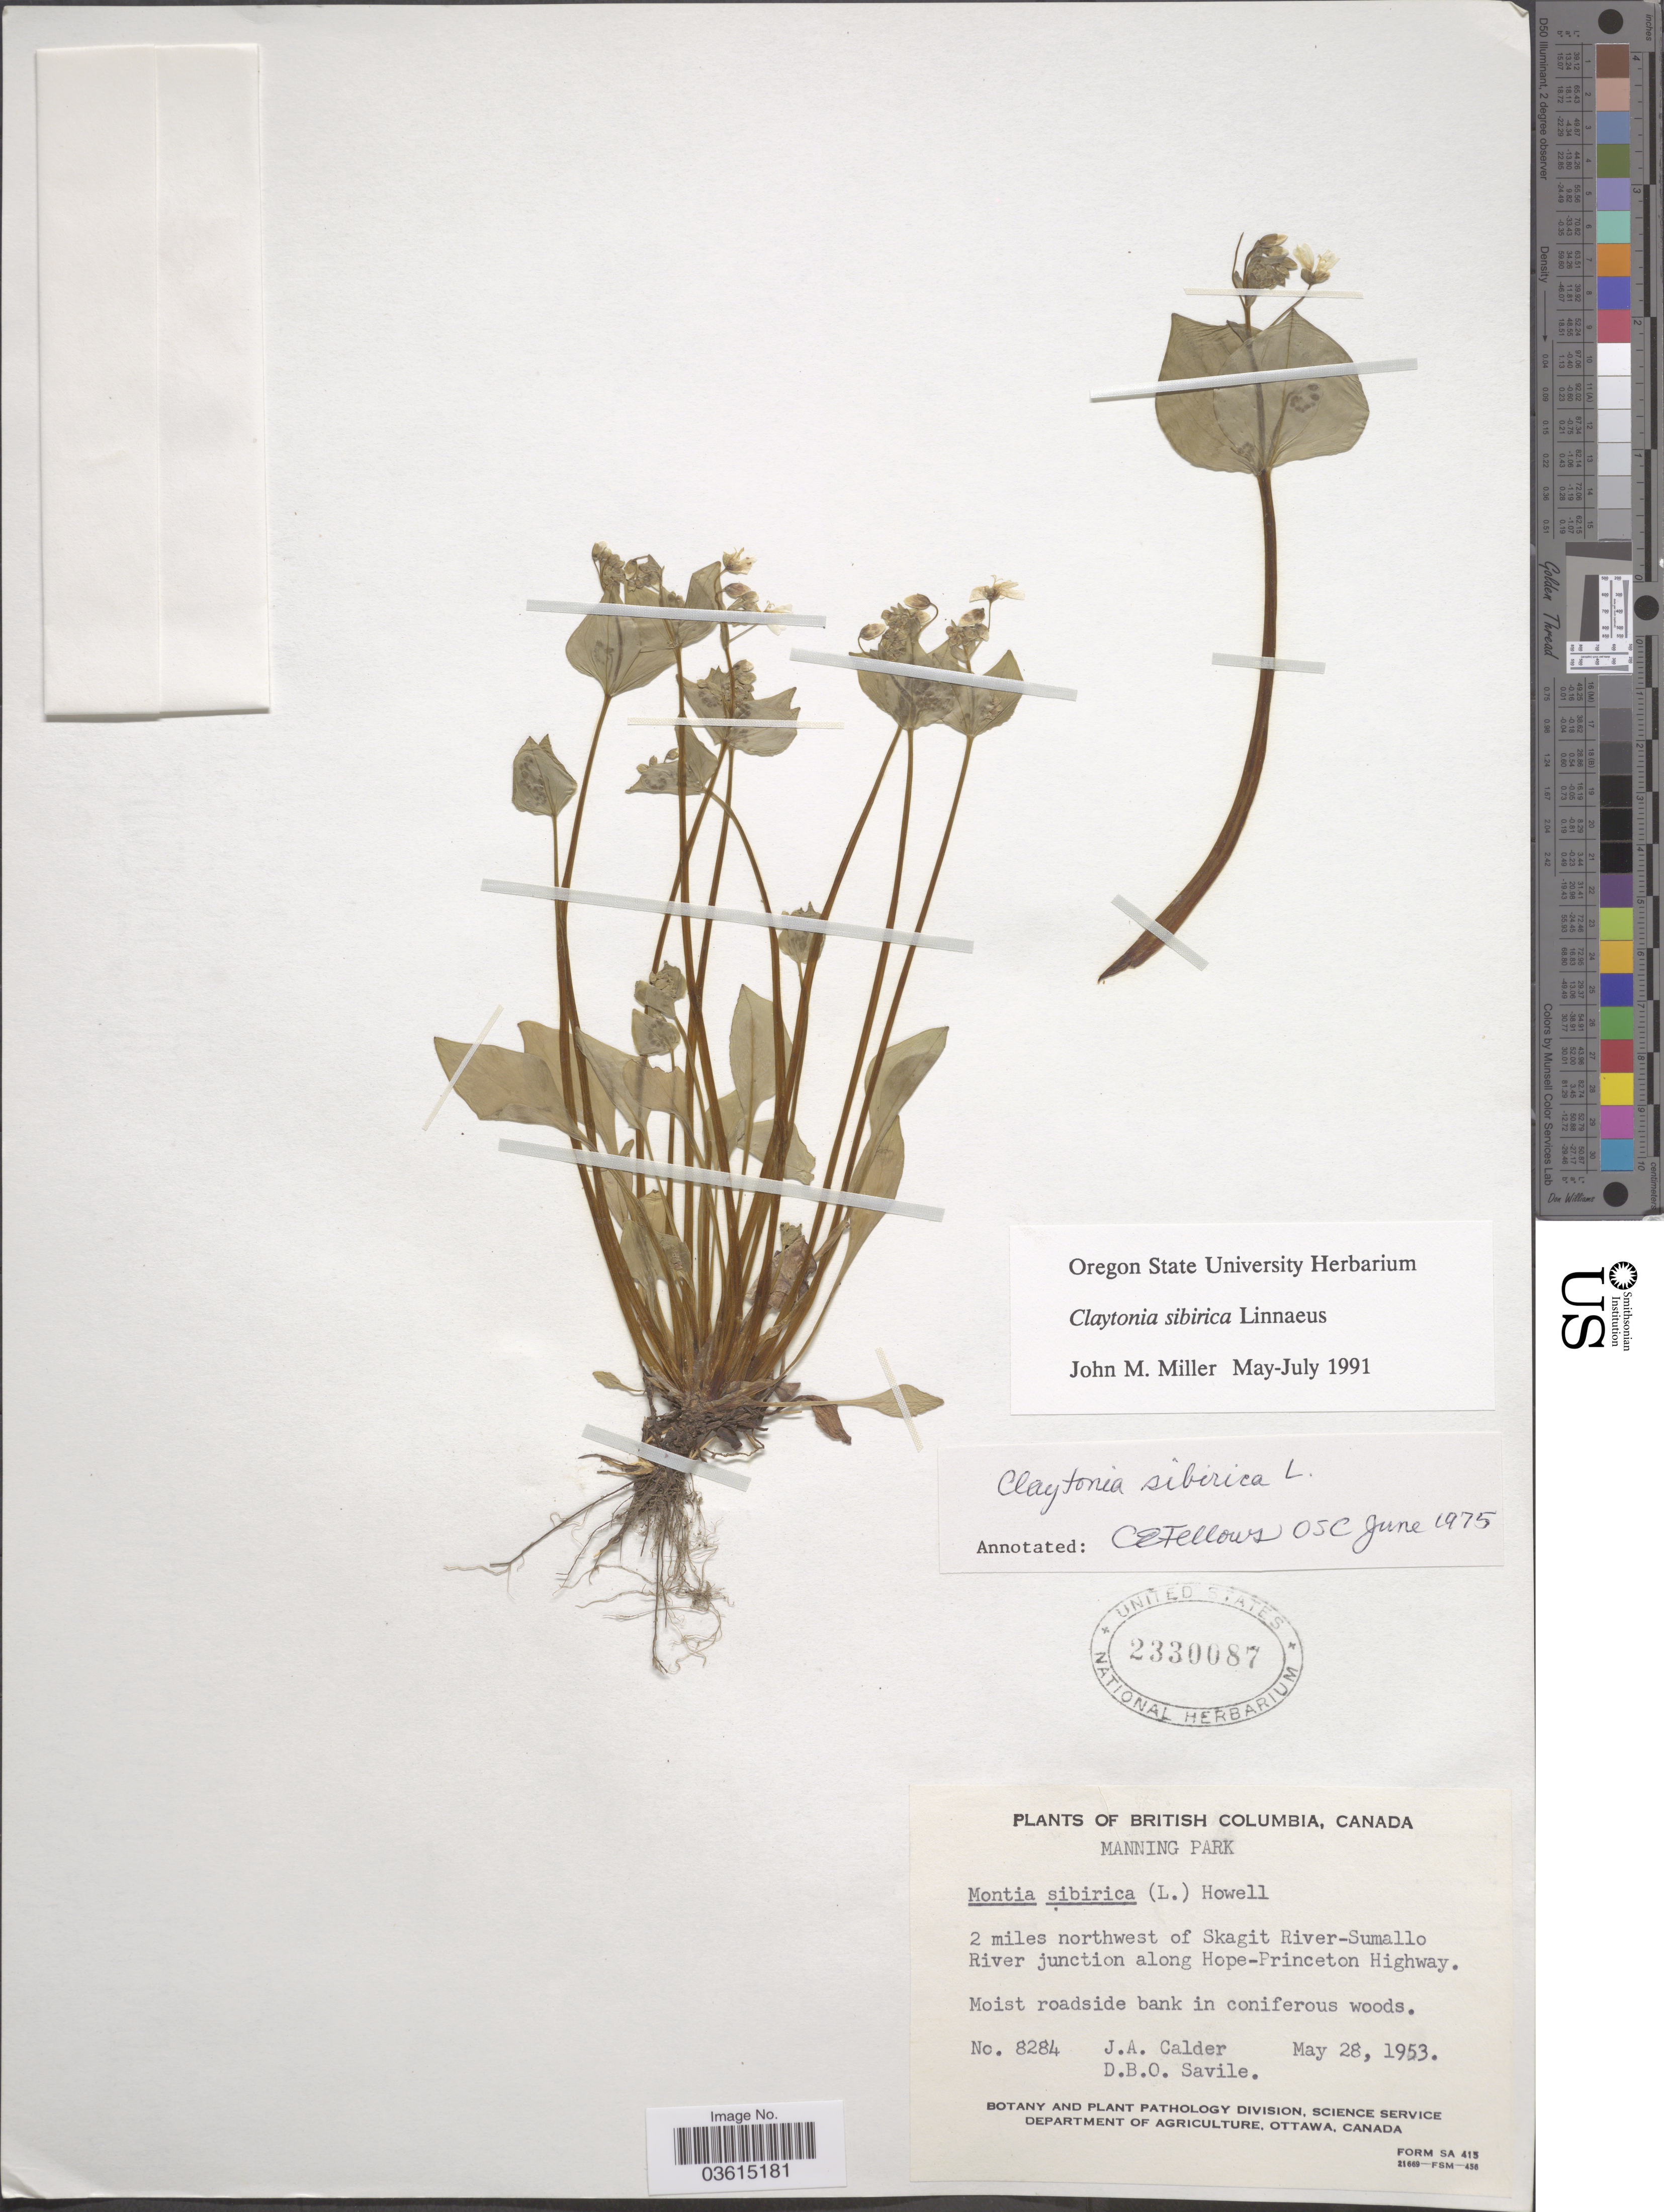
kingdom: Plantae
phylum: Tracheophyta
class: Magnoliopsida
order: Caryophyllales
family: Montiaceae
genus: Claytonia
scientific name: Claytonia sibirica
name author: L.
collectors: J. A. Calder & D. Savile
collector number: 8284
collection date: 1953-05-28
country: Canada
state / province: British Columbia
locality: Manning Park. 2 miles northwest of Skagit River-Sumallo River junction along Hope-Princeton Highway.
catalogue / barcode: US 2330087